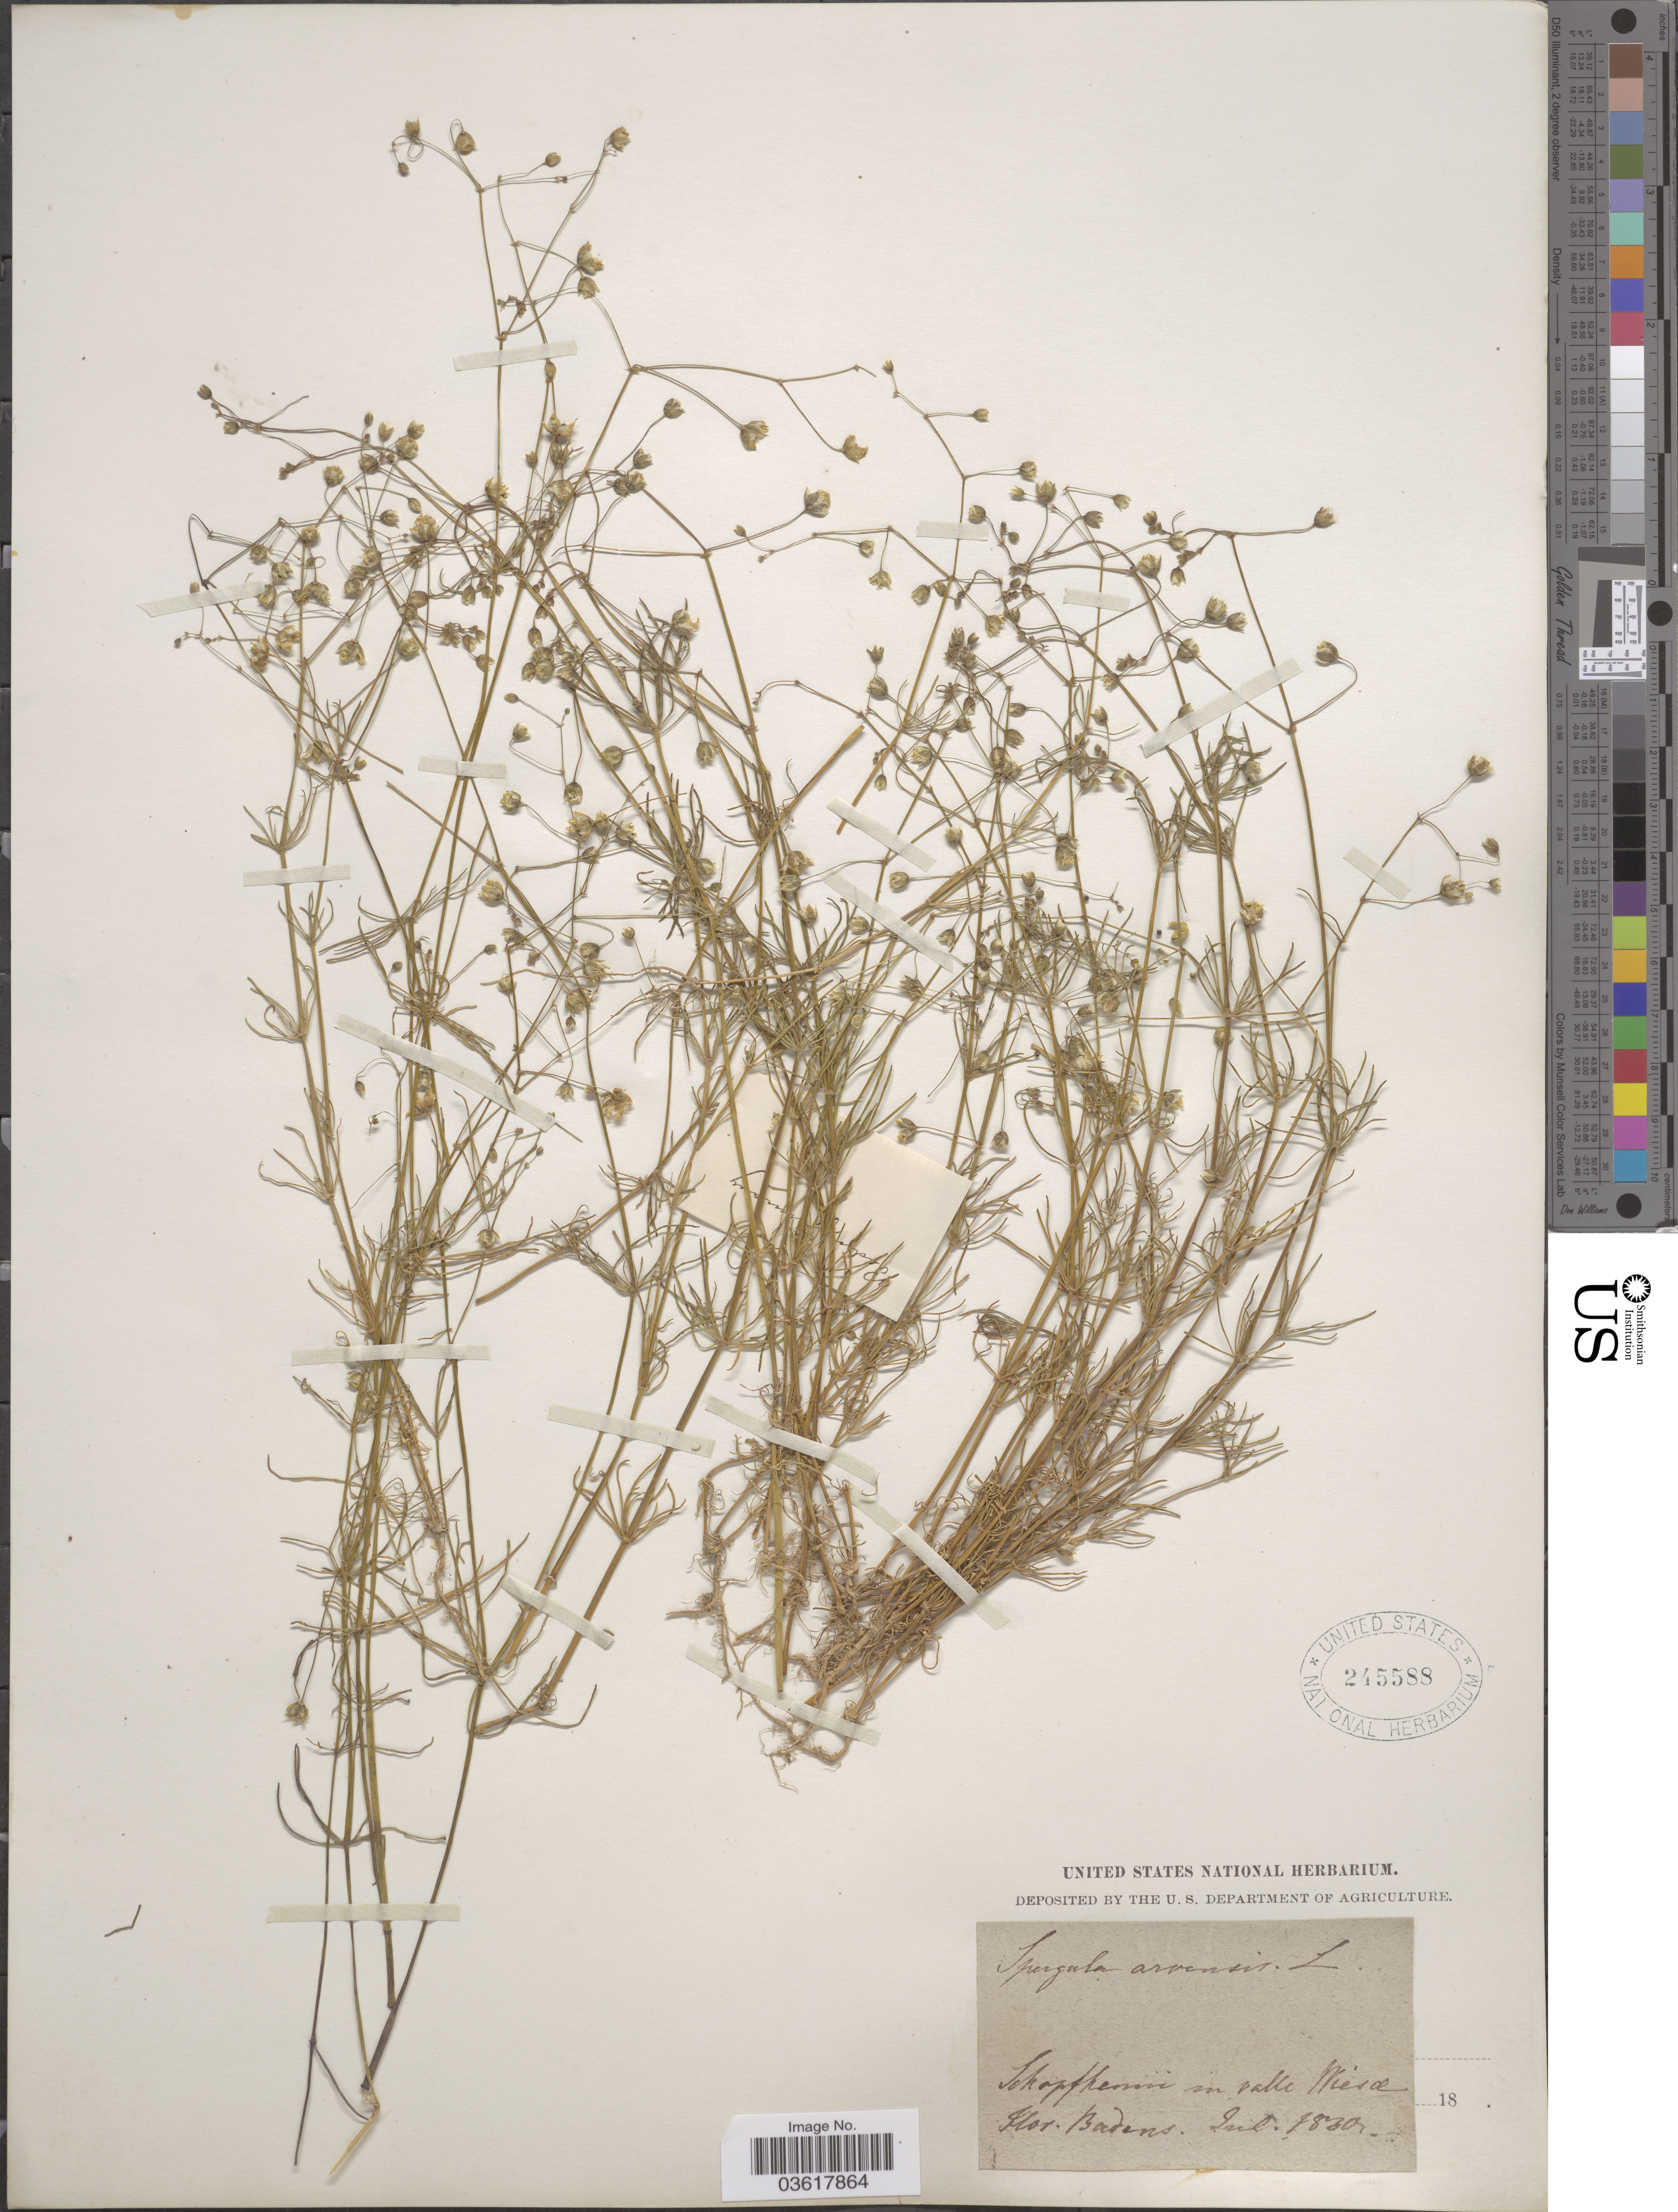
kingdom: Plantae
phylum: Tracheophyta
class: Magnoliopsida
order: Caryophyllales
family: Caryophyllaceae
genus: Spergula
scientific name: Spergula arvensis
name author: L.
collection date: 1830-07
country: Germany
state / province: Baden-Württemberg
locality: Schopfheim in valle Wiesæ. Badens.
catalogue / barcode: US 245588